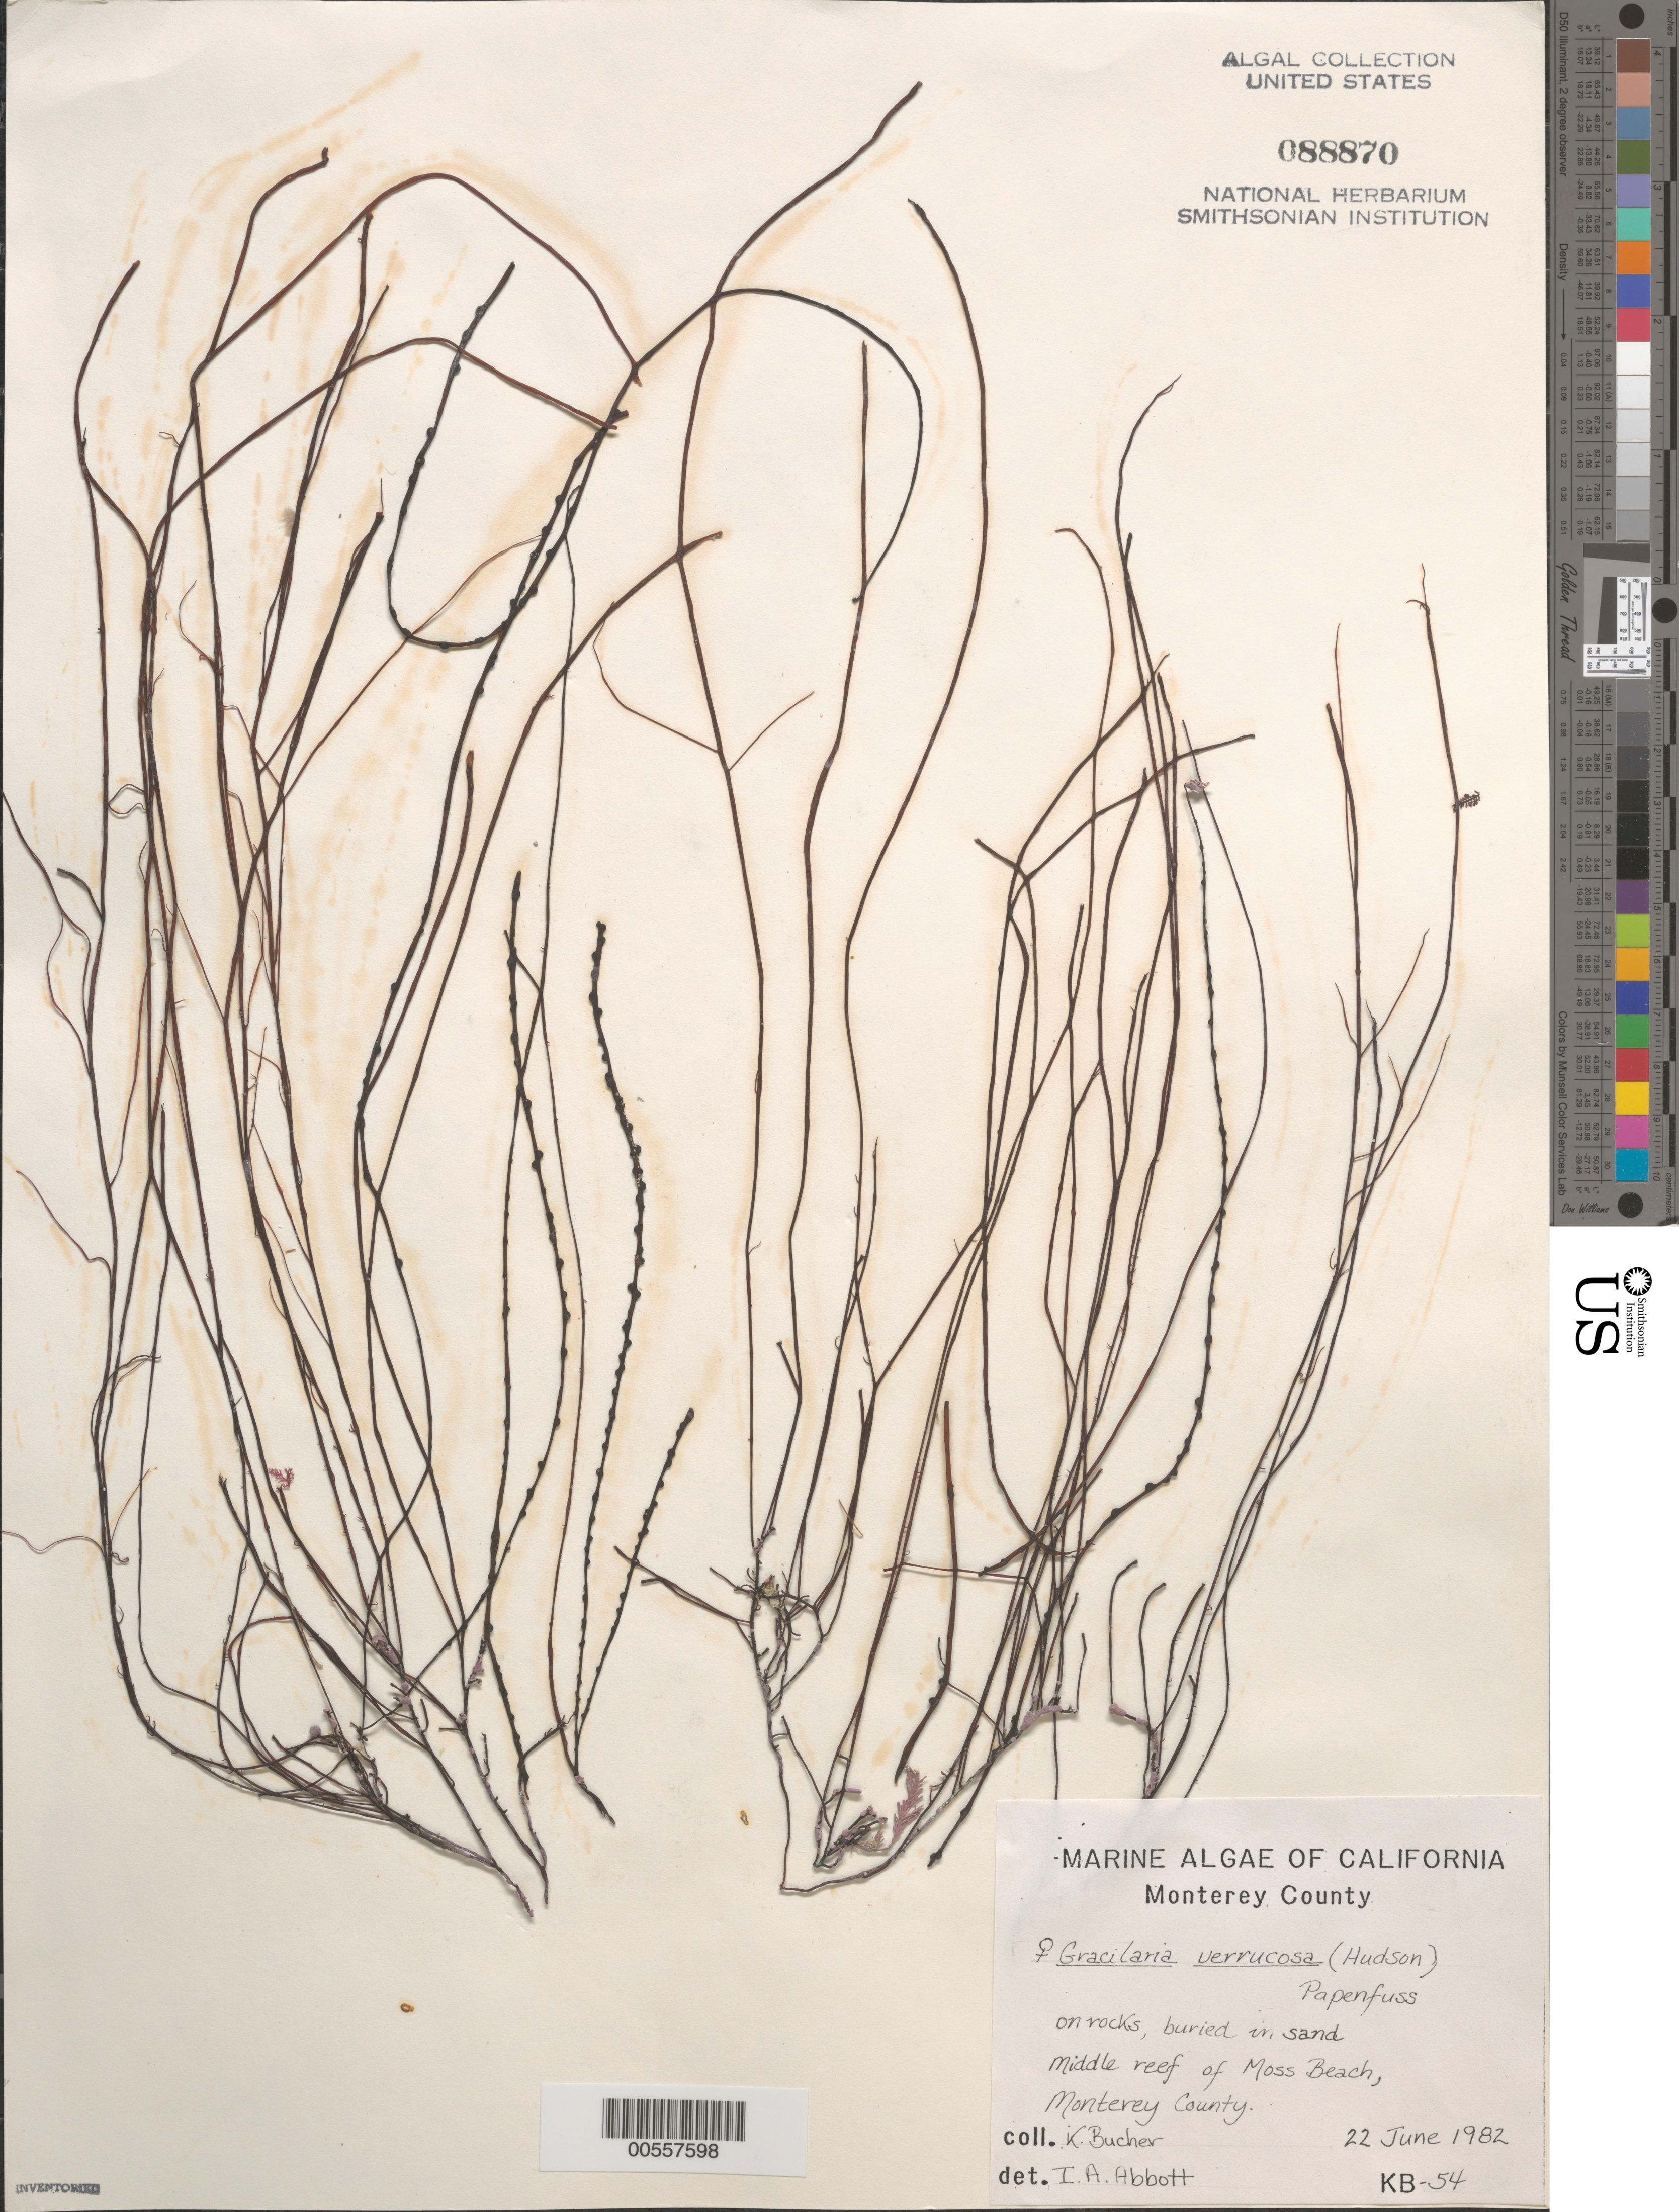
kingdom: Plantae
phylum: Rhodophyta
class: Florideophyceae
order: Gracilariales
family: Gracilariaceae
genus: Gracilariopsis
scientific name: Gracilariopsis longissima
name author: (S.G. Gmel.) Steentoft et al.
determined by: Algae name updating Project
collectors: K. E. Bucher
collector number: Kb-54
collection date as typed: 22 Jun 1982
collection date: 1982-06-22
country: United States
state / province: California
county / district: Monterey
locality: Middle Reef of Moss Beach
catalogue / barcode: US 88870